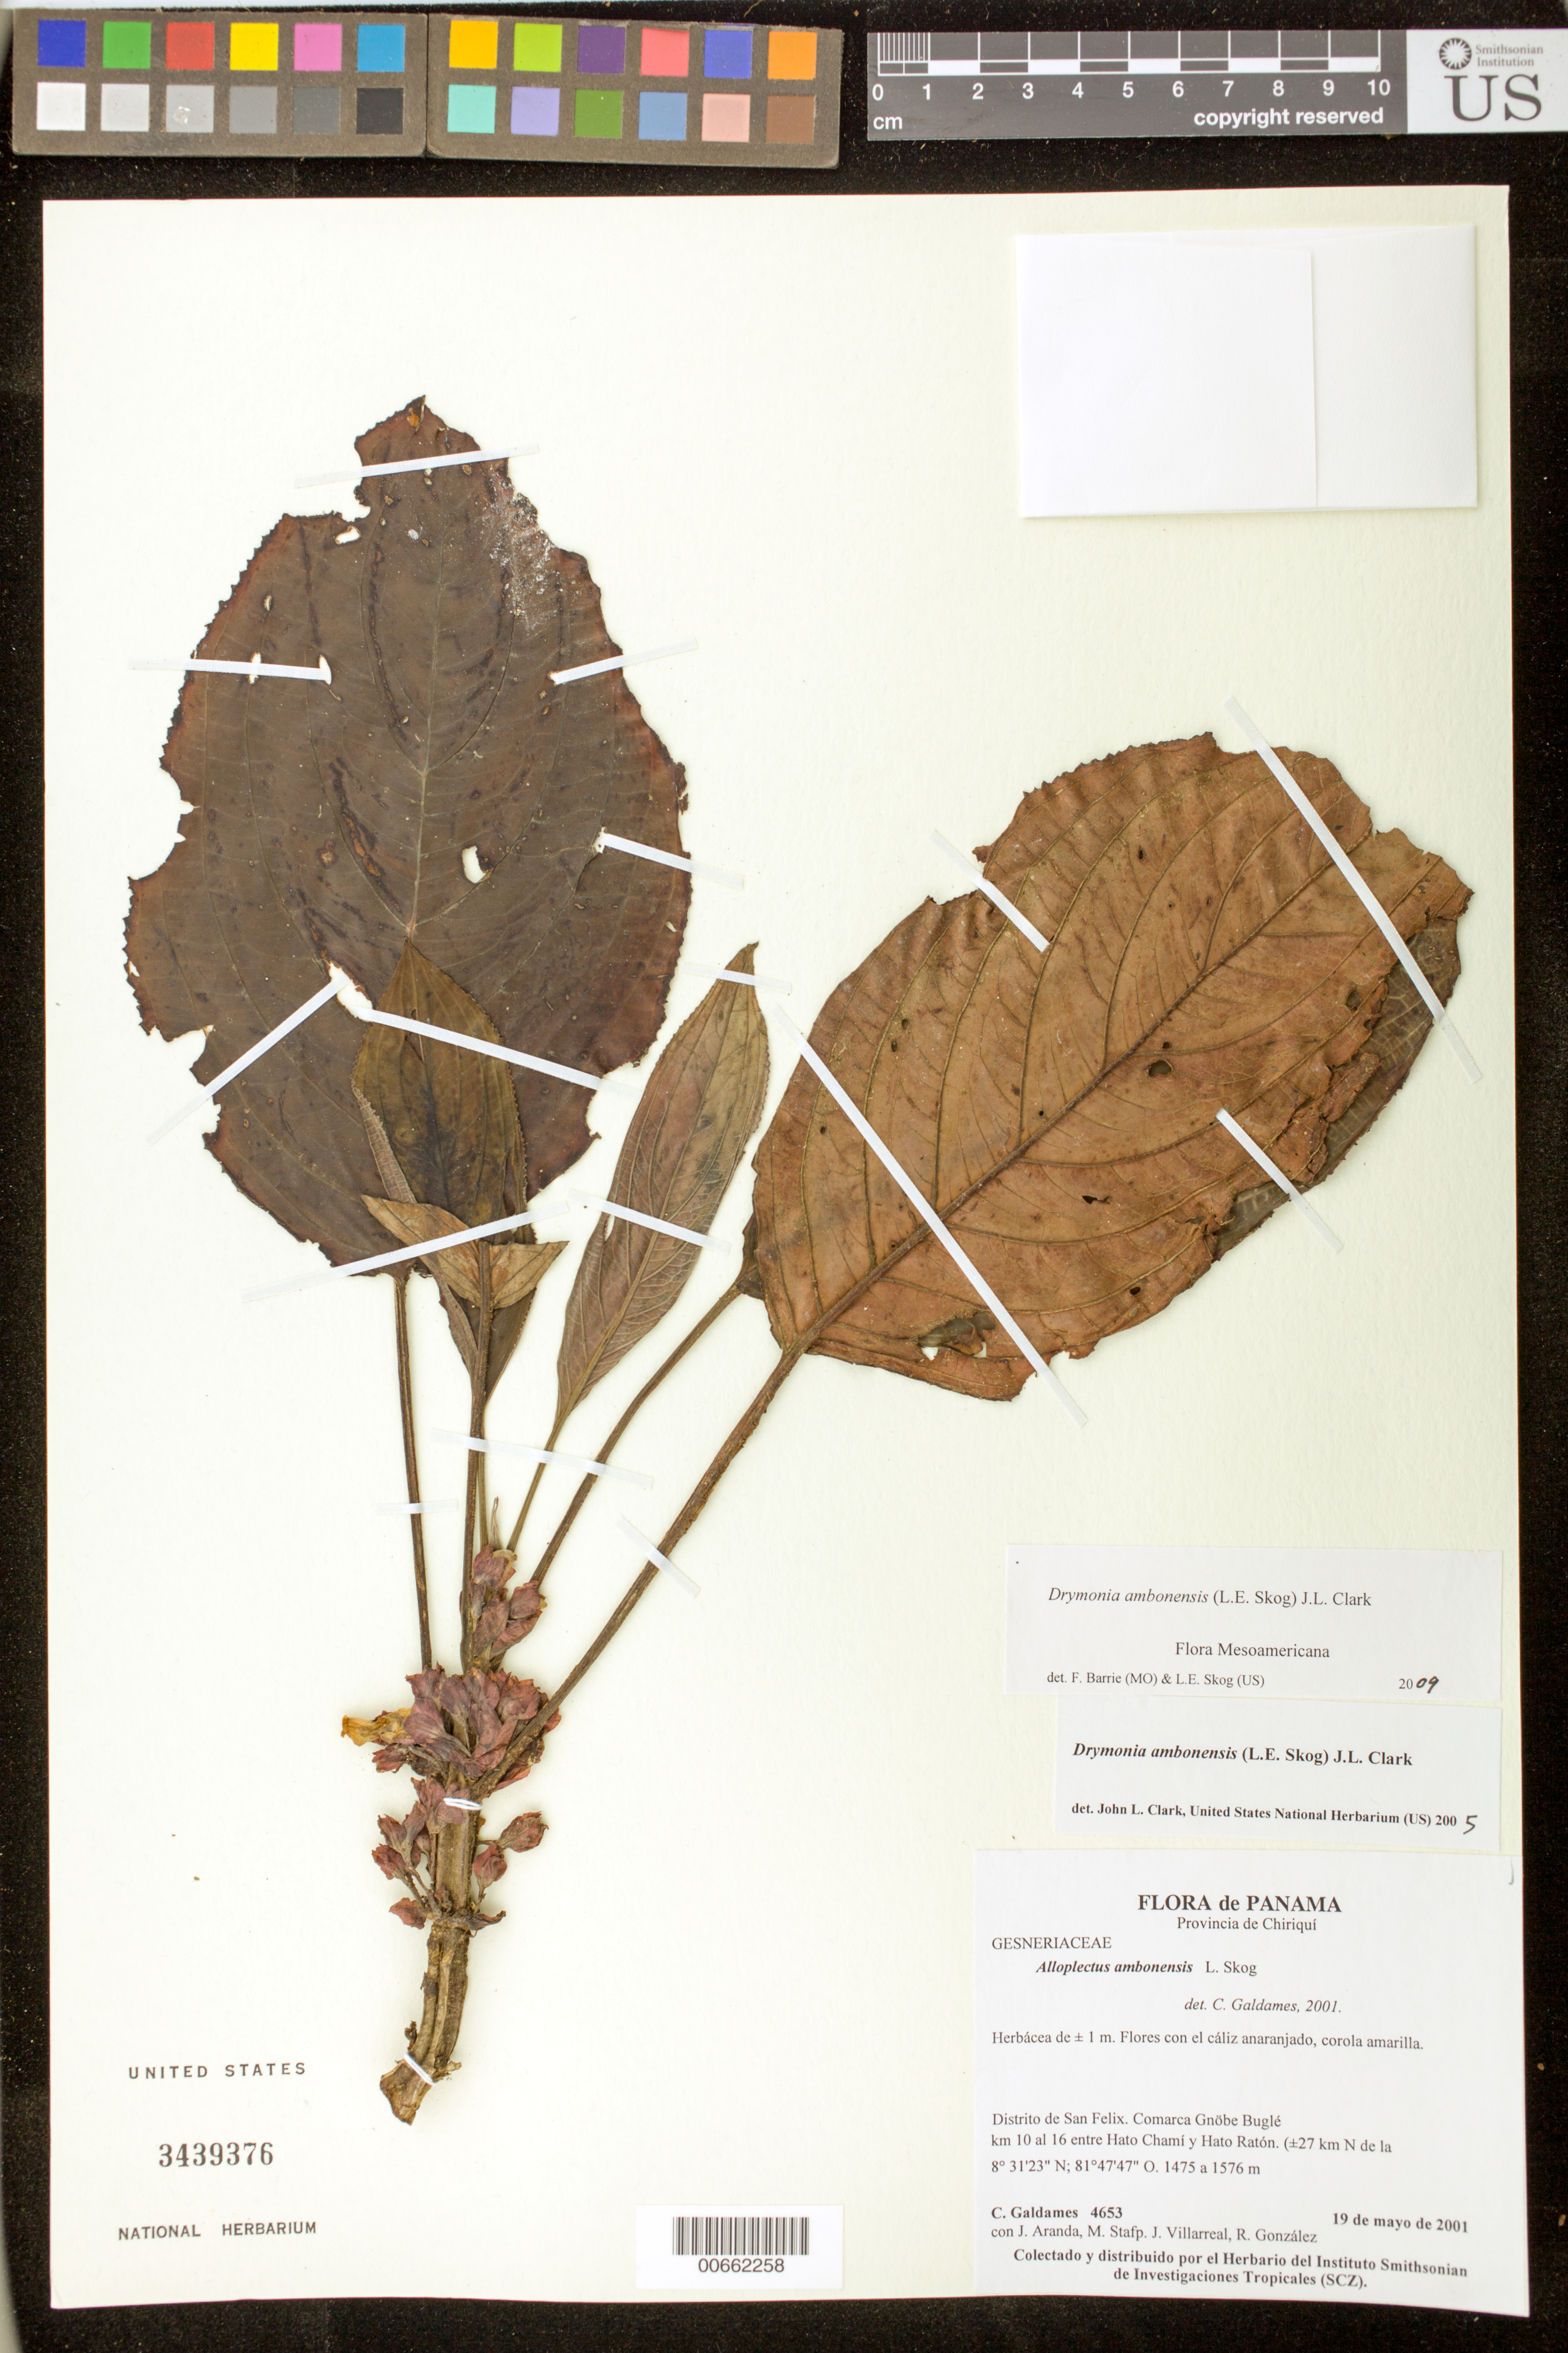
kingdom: Plantae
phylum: Tracheophyta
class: Magnoliopsida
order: Lamiales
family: Gesneriaceae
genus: Drymonia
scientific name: Drymonia ambonensis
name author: (L.E. Skog) J.L. Clark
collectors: C. Galdames, J. Aranda, M. Stafp, J. Villarreal & R. González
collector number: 4653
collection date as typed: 19 May 2001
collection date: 2001-05-19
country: Panama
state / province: Chiriquí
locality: Distrito de San Felix, Comarca Gnöbe Buglé, km 10 al 16 entre Hato Chamí y Hato Ratón (± 27 km N de la…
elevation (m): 1475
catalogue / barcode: US 3439376